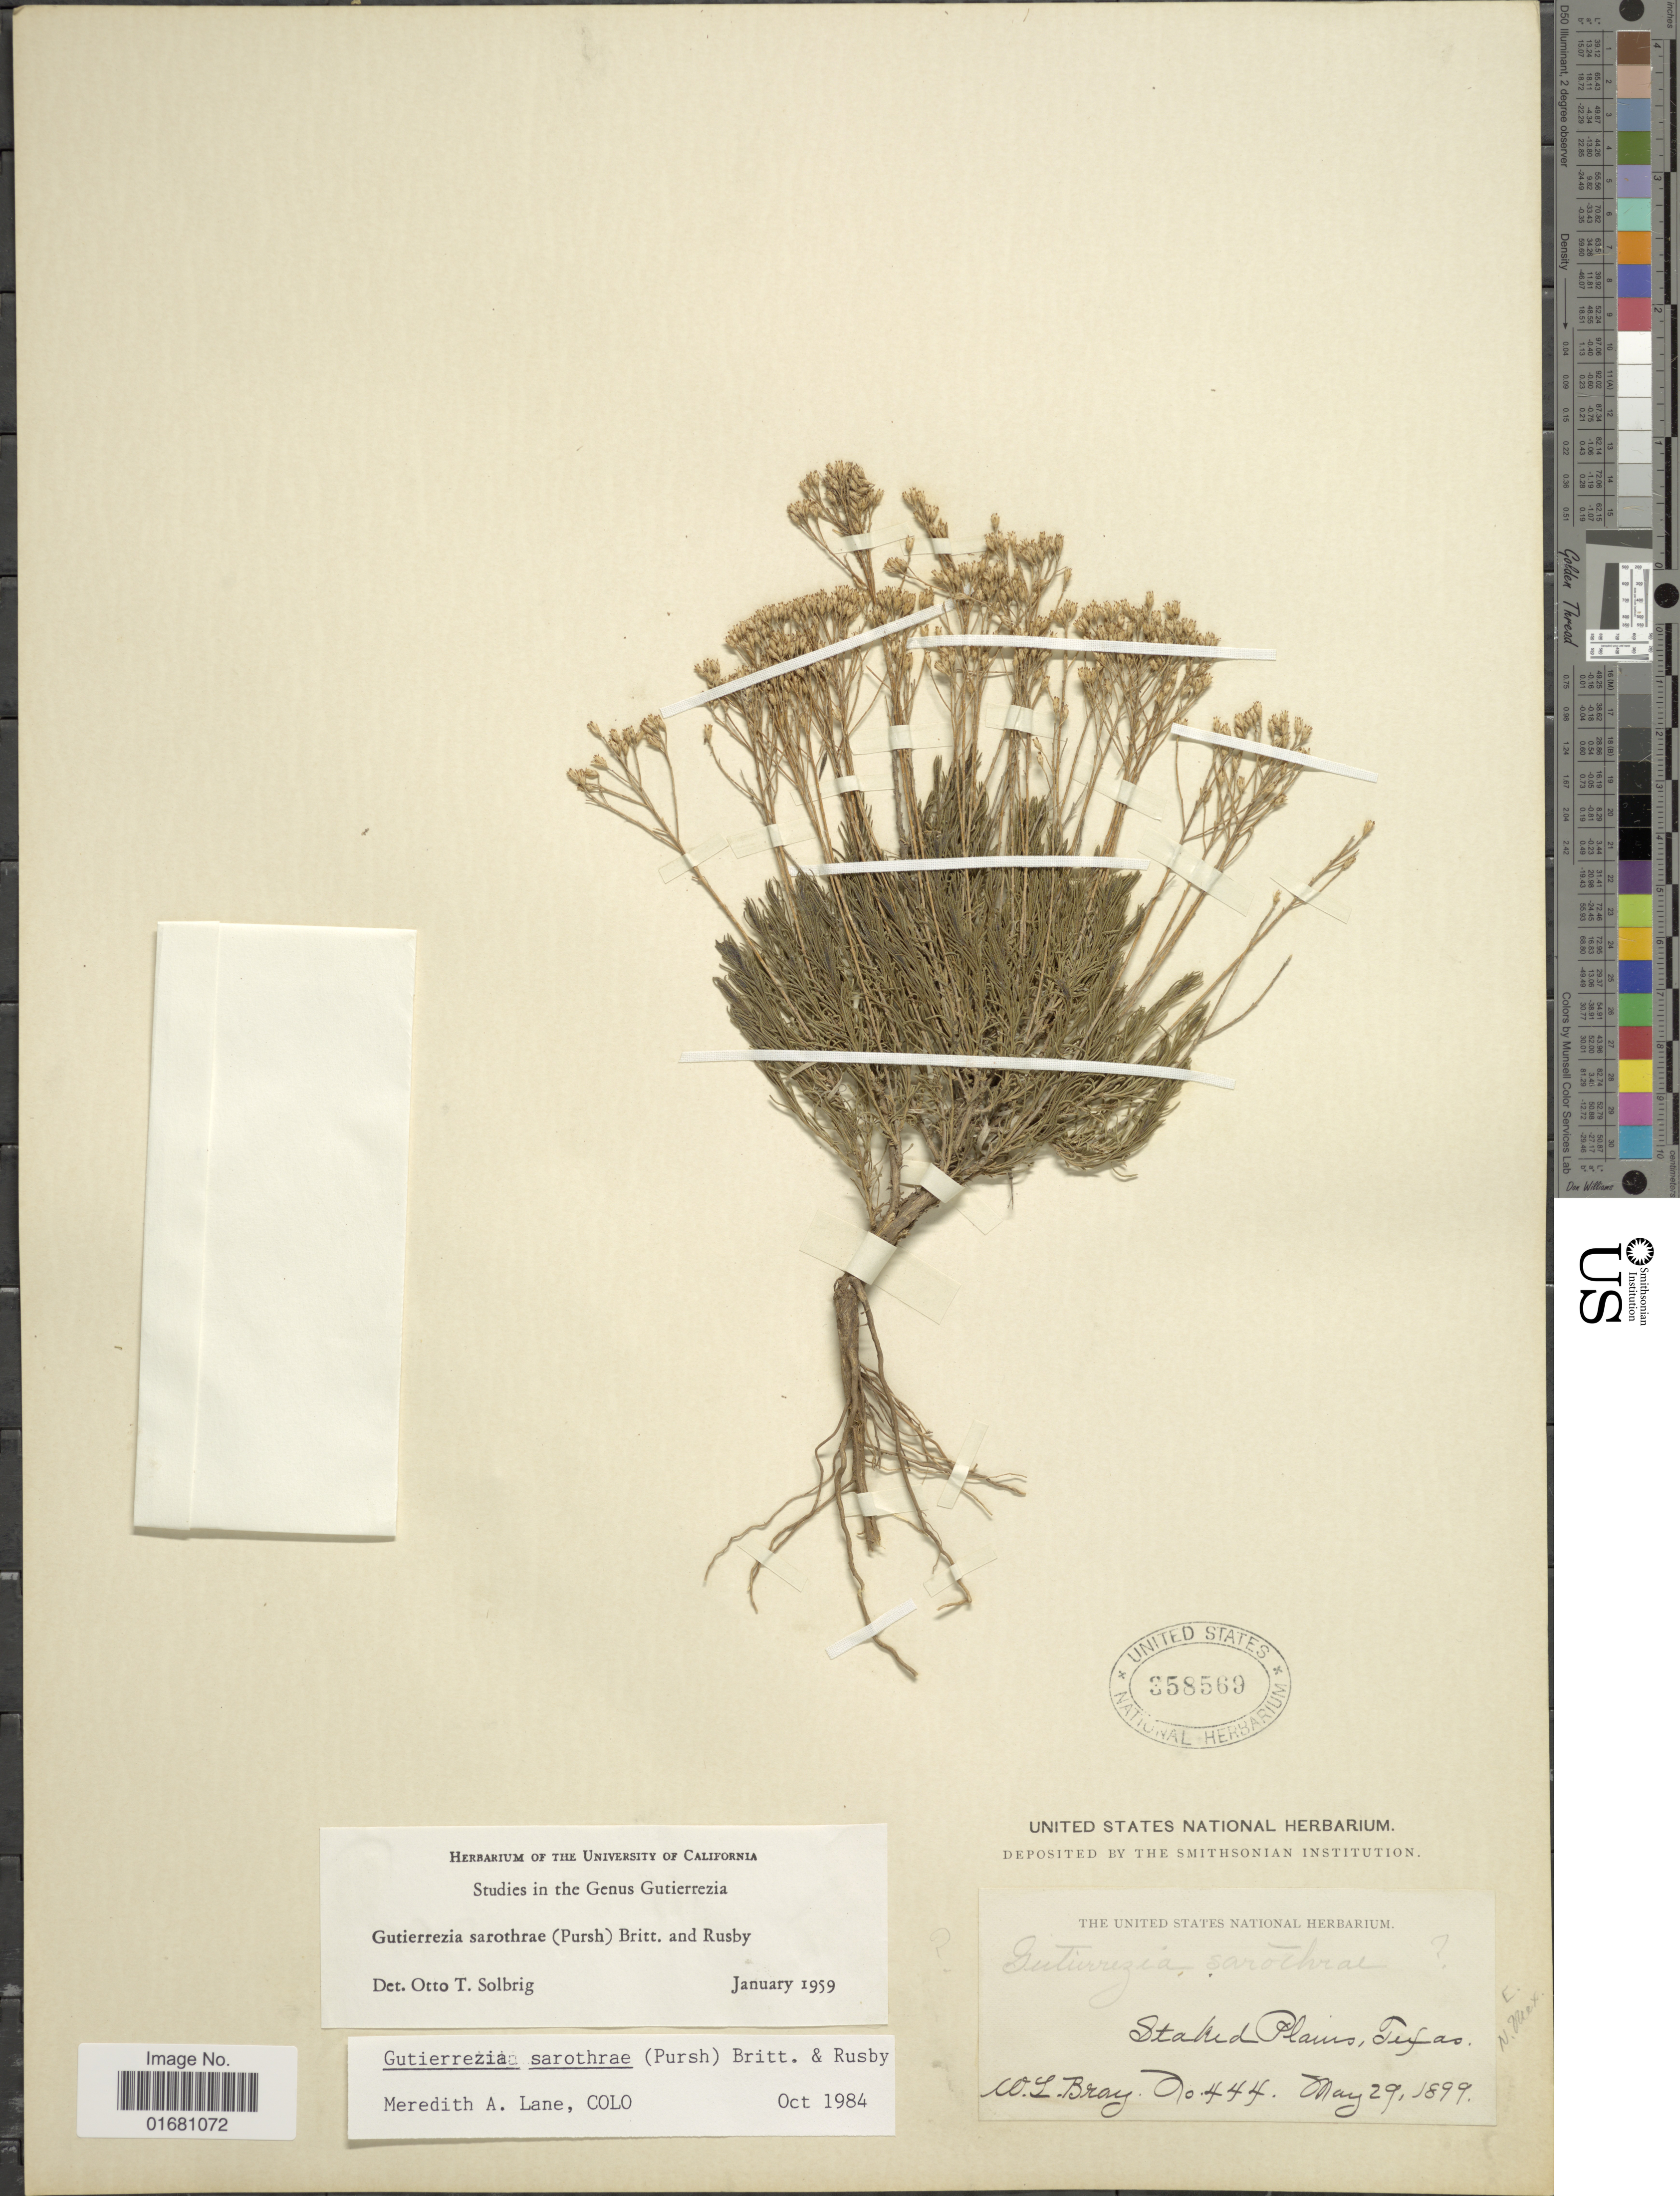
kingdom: Plantae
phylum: Tracheophyta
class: Magnoliopsida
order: Asterales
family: Asteraceae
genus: Gutierrezia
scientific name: Gutierrezia sarothrae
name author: (Pursh) Britton & Rusby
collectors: W. L. Bray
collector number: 444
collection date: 1899-05-29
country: United States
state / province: Texas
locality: Staked Plains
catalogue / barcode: US 358569